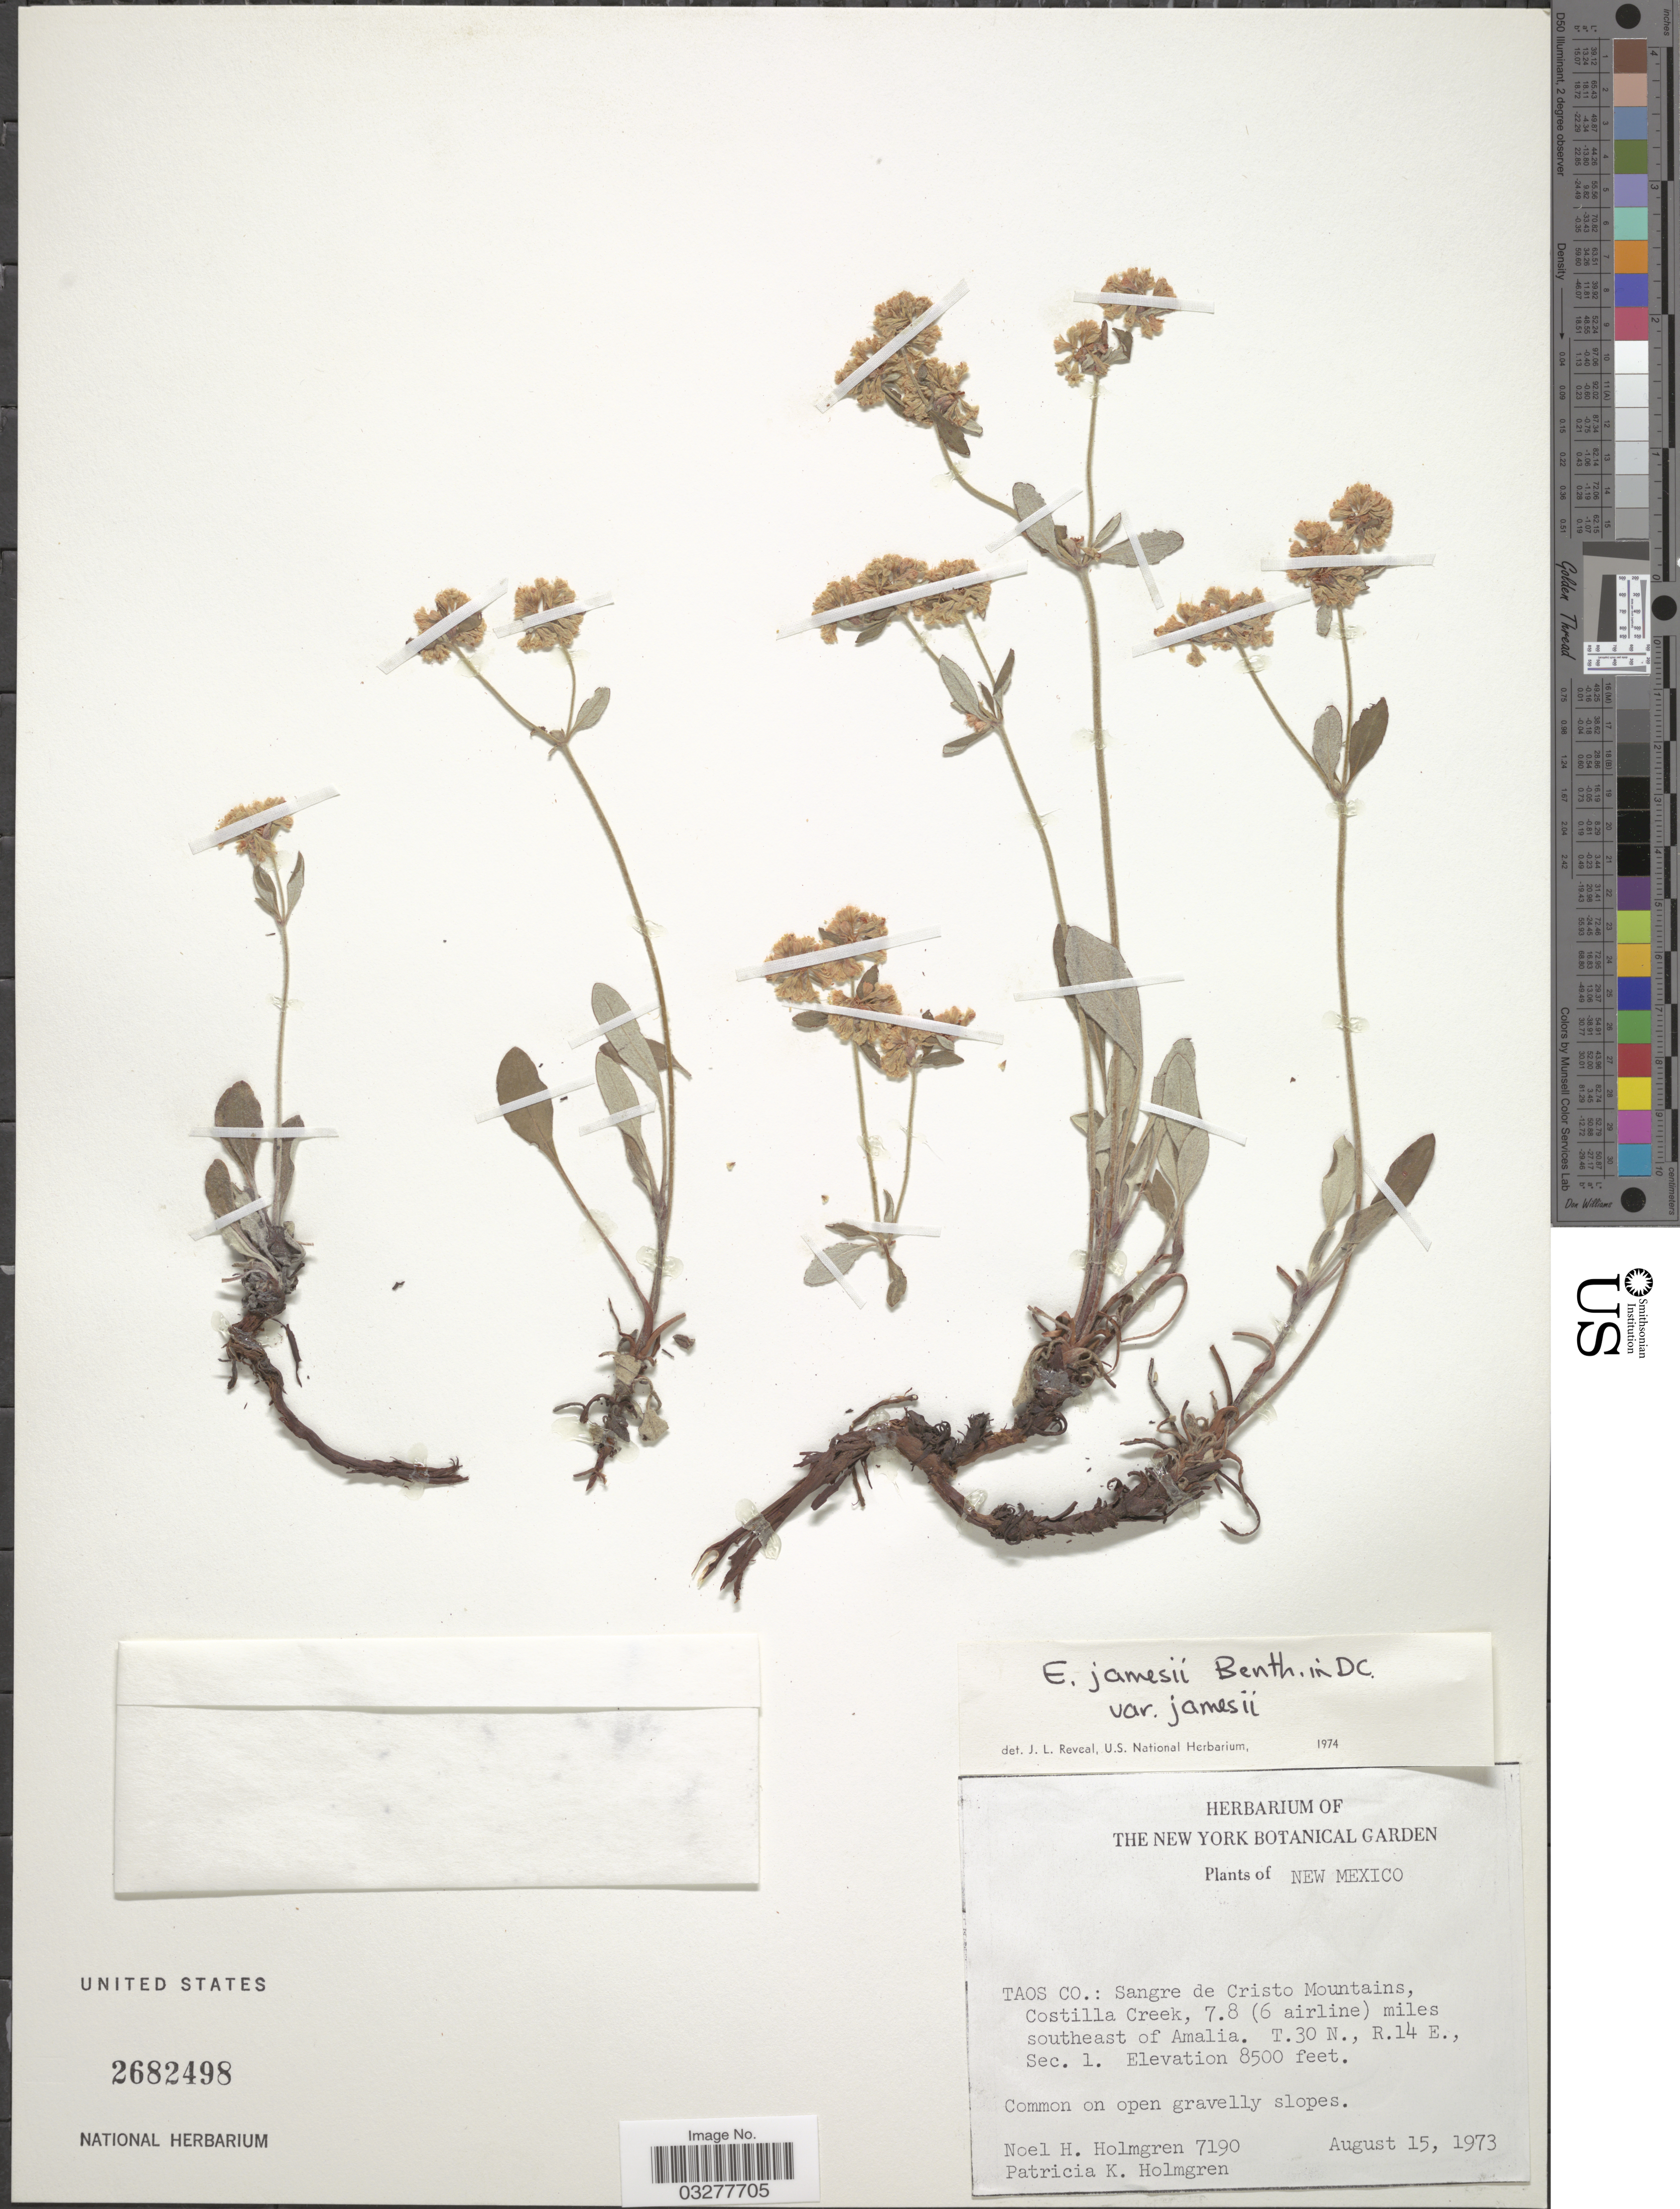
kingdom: Plantae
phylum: Tracheophyta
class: Magnoliopsida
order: Caryophyllales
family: Polygonaceae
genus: Eriogonum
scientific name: Eriogonum jonesii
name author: S. Watson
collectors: N. H. Holmgren & P. K. Holmgren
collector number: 7190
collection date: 1973-08-15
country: United States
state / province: New Mexico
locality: Taos Co.: Sangre de Cristo Mountains, Costilla Creek, 7.8 (6 airline) mile southeast of Amalia. T30N, R14E, Sec.1.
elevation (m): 2591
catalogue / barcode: US 2682498